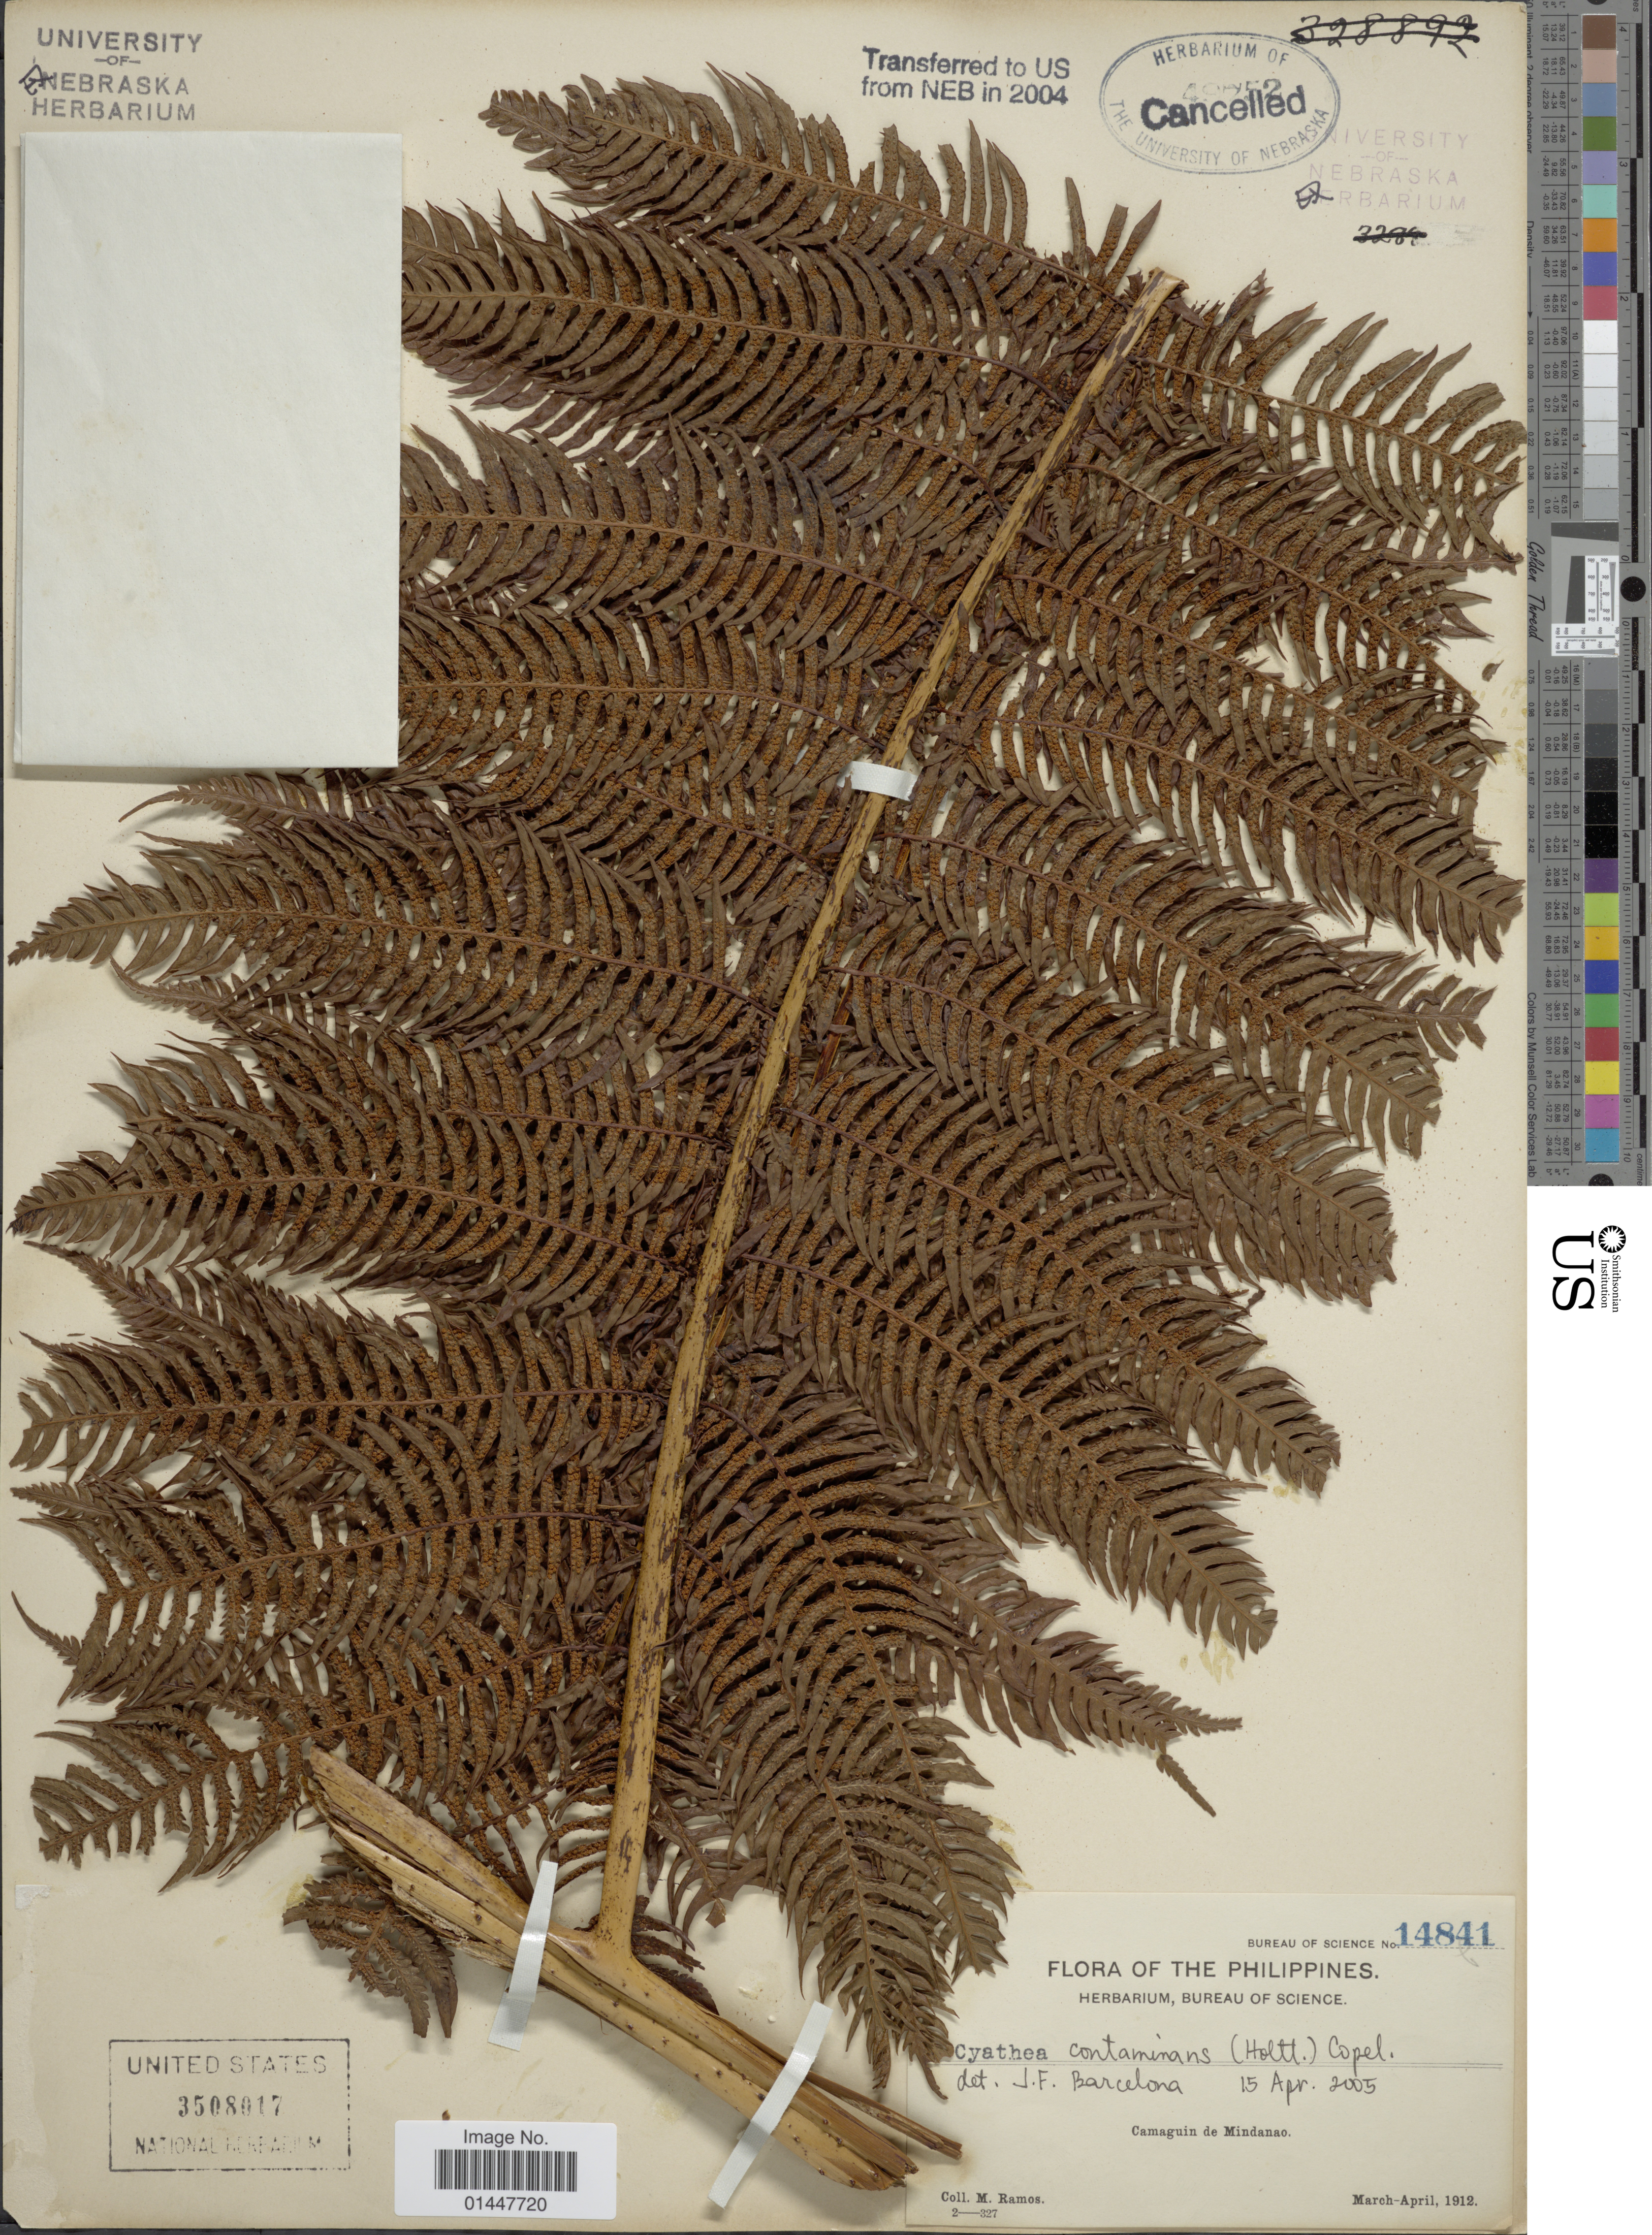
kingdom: Plantae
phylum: Tracheophyta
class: Polypodiopsida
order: Cyatheales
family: Cyatheaceae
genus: Sphaeropteris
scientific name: Sphaeropteris glauca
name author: (Blume) R.M. Tryon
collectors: M. Ramos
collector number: Bureau of Science 14841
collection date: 1912-03/1912-04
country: Philippines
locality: Camaguin de Mindanao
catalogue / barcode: US 3508017